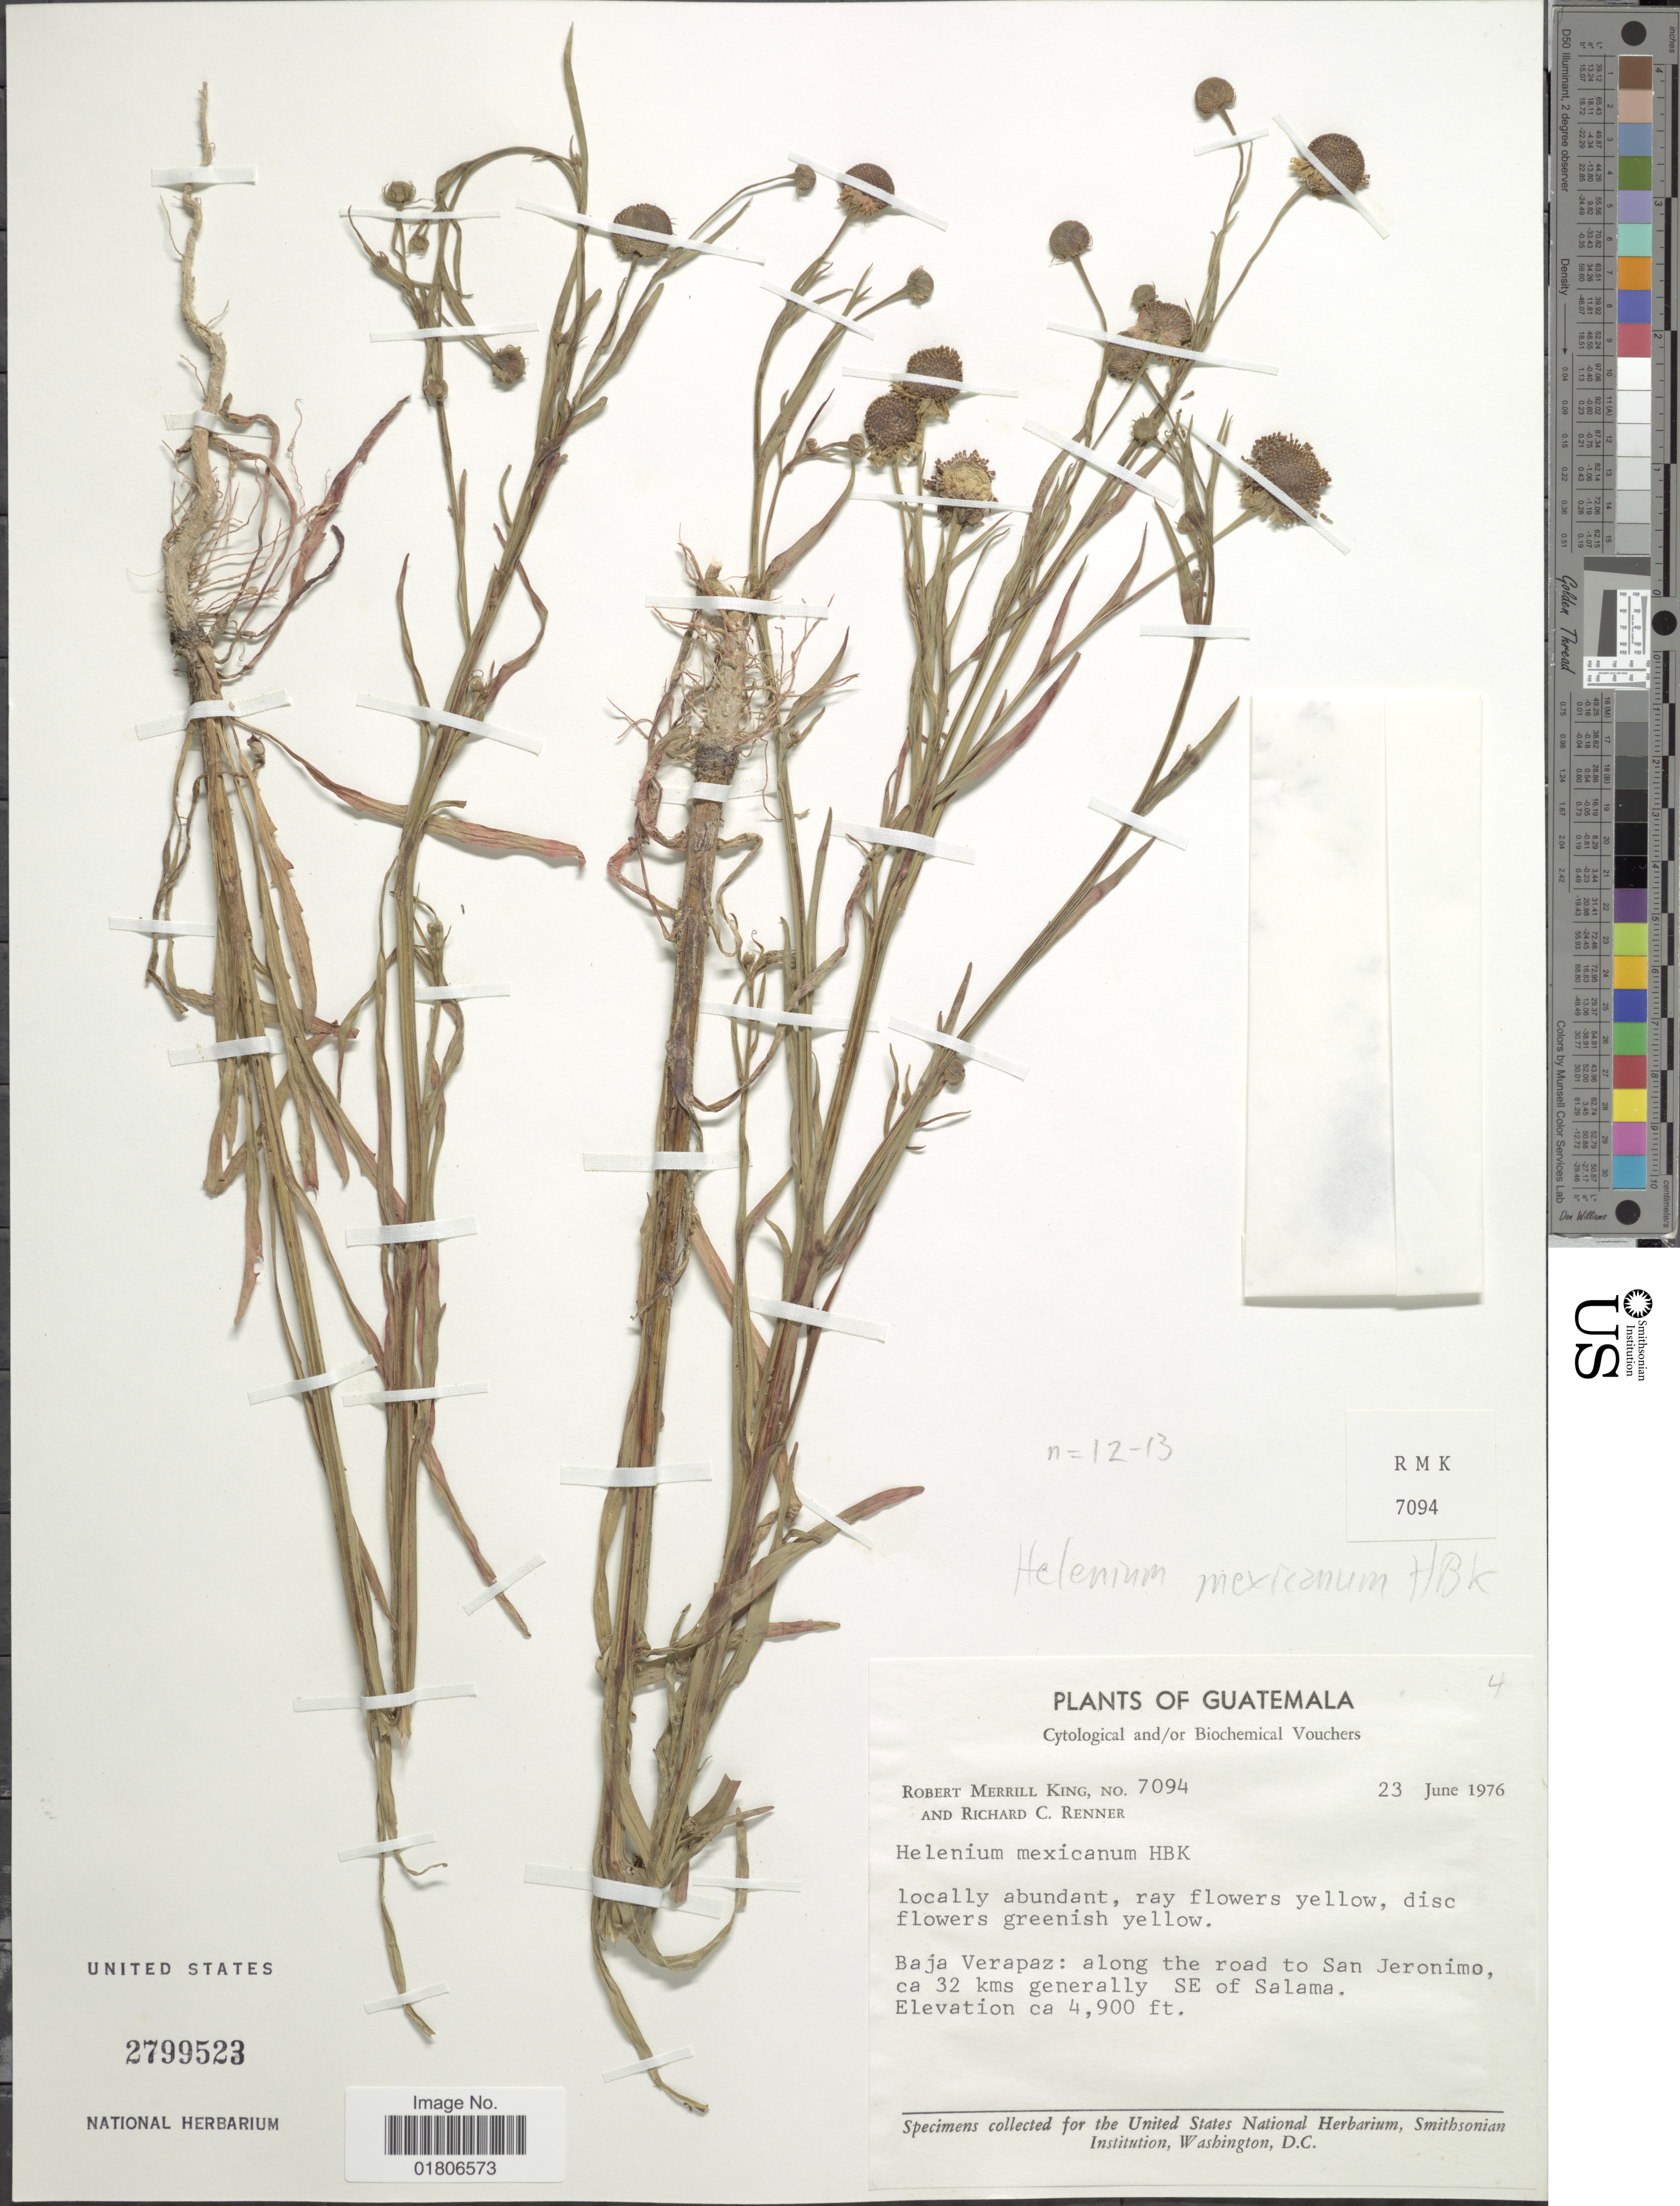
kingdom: Plantae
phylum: Tracheophyta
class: Magnoliopsida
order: Asterales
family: Asteraceae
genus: Helenium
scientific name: Helenium mexicanum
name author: Kunth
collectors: R. M. King & R. C. Renner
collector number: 7094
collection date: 1976-06-23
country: Guatemala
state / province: Baja Verapaz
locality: Along the road to San Jeronimo, ca 32 kms generally SE of Salama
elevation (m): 1494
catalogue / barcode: US 2799523